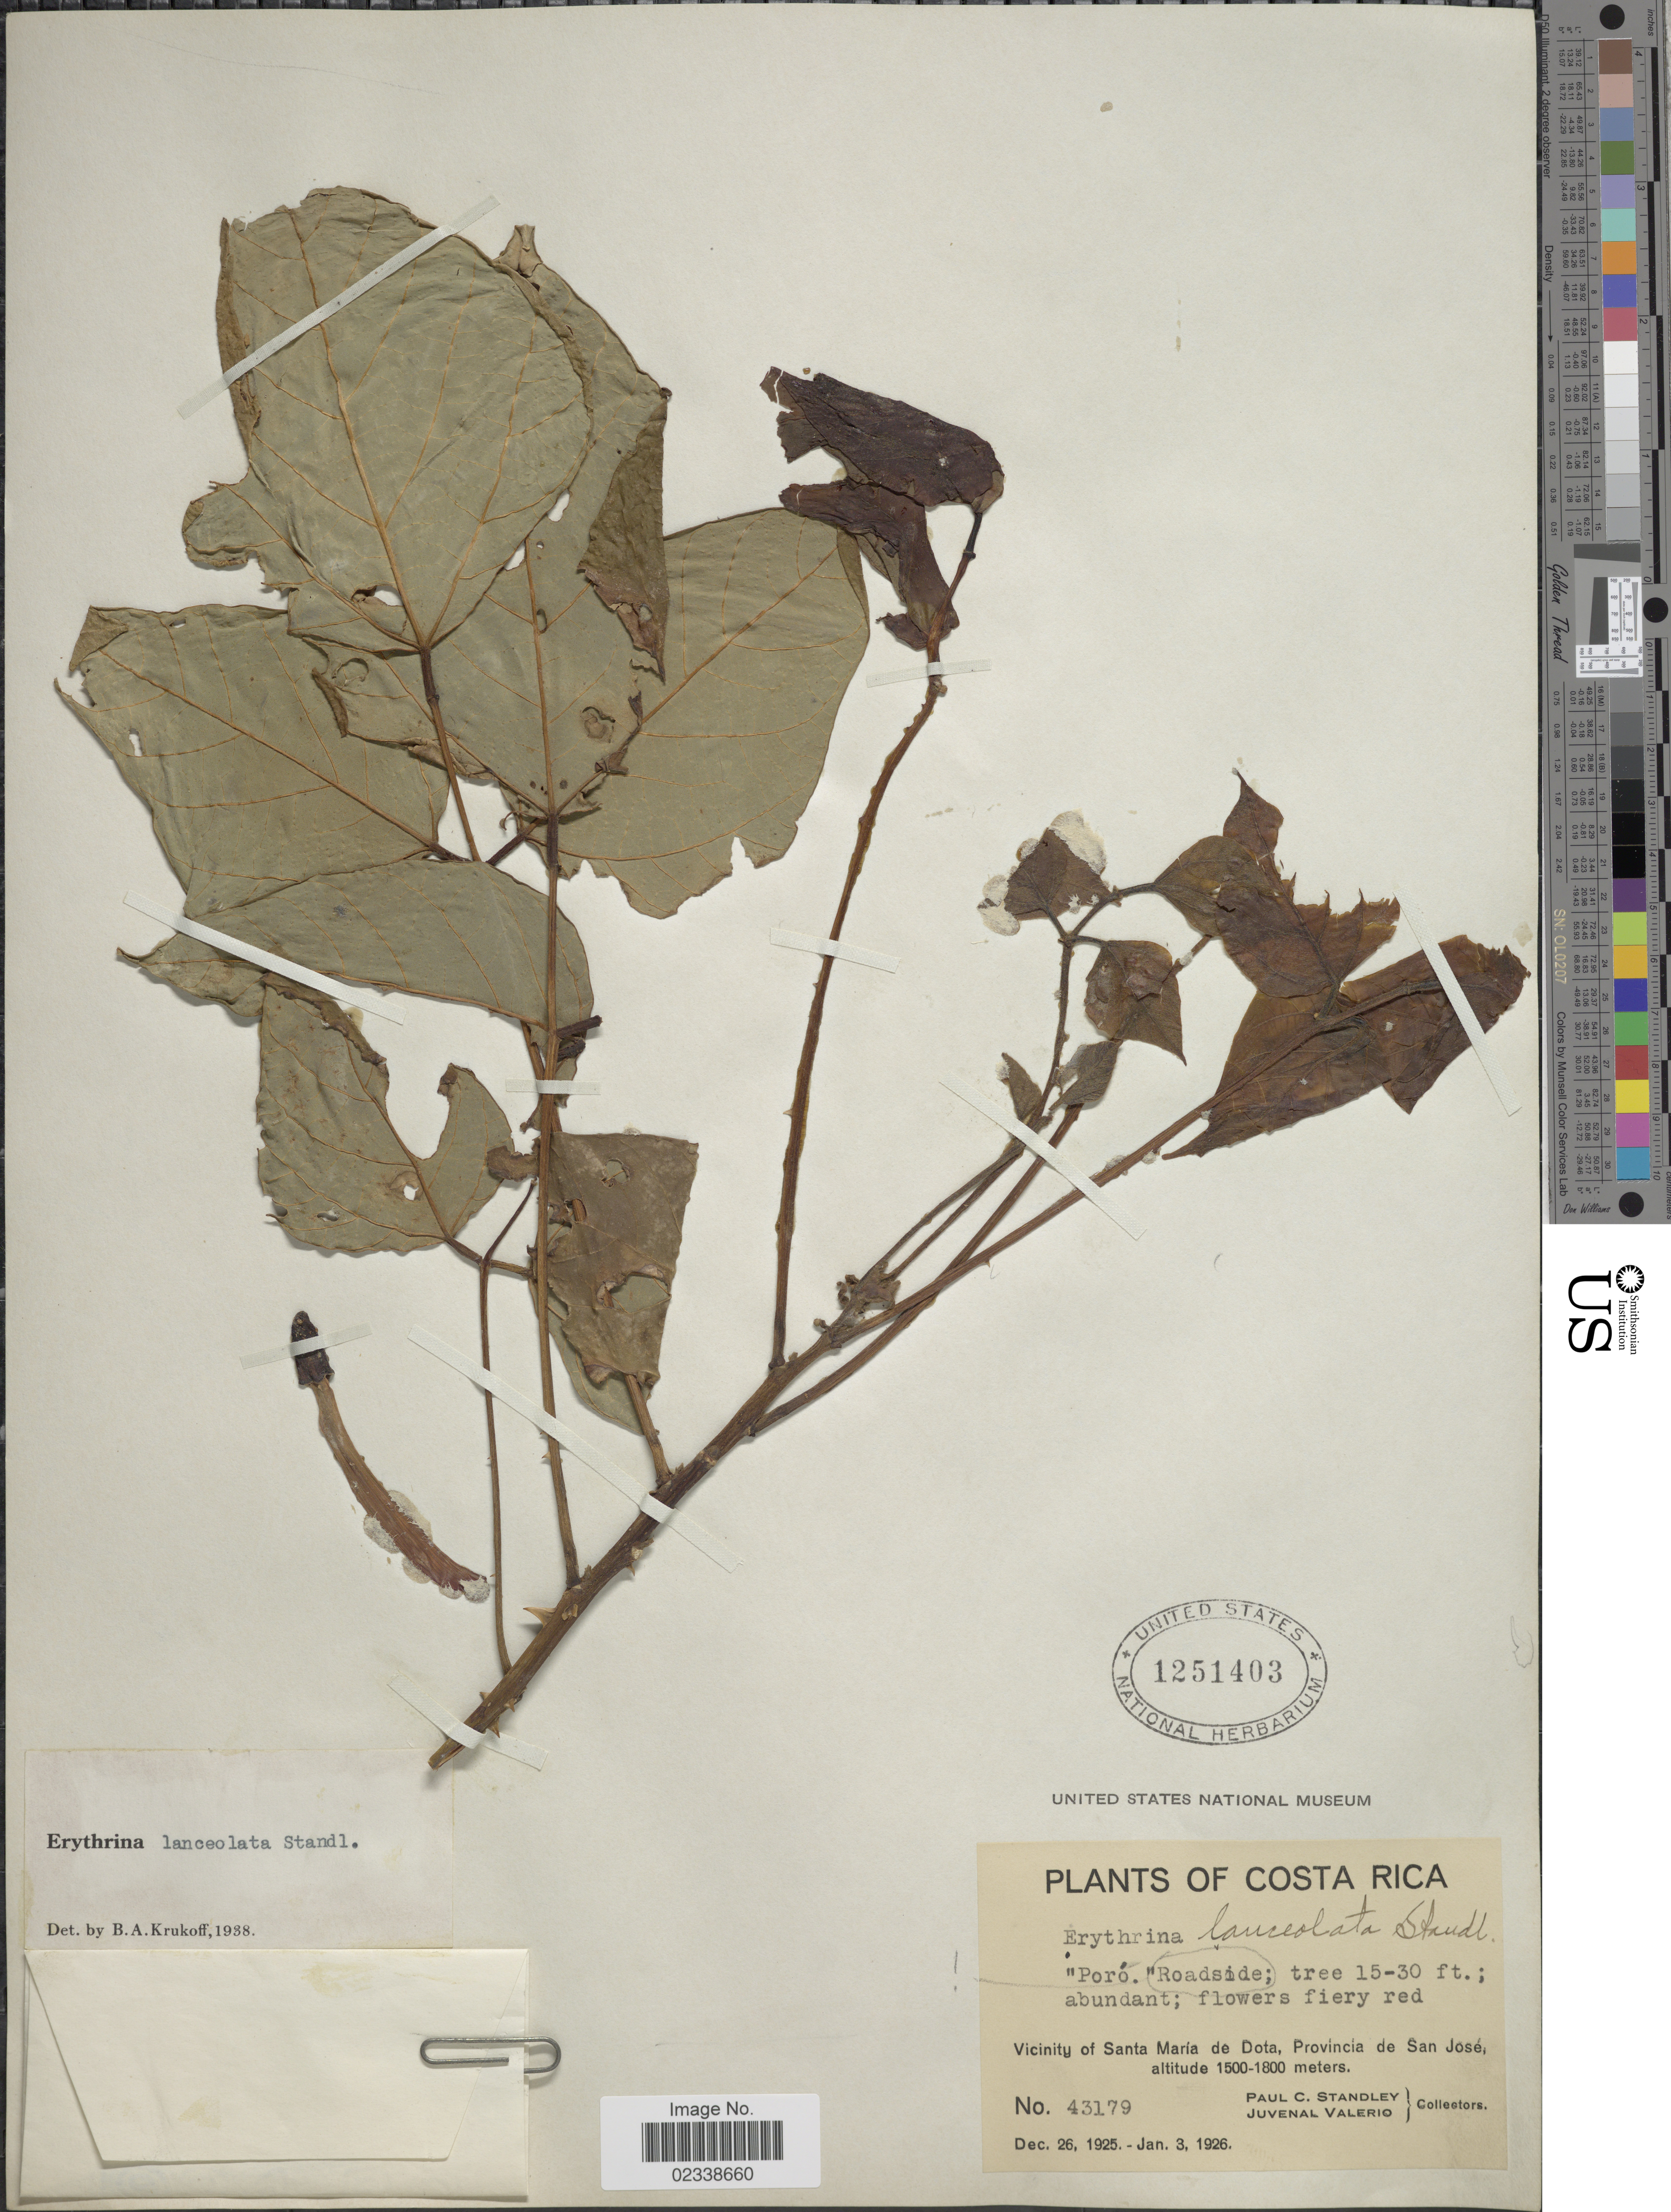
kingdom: Plantae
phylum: Tracheophyta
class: Magnoliopsida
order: Fabales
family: Fabaceae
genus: Erythrina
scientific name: Erythrina lanceolata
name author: Standl.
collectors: P. C. Standley & J. Valerio R.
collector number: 43179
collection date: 1925-12-26/1926-01-03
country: Costa Rica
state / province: San José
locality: Vicinity of Santa Maria de Dota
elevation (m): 1500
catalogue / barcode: US 1251403